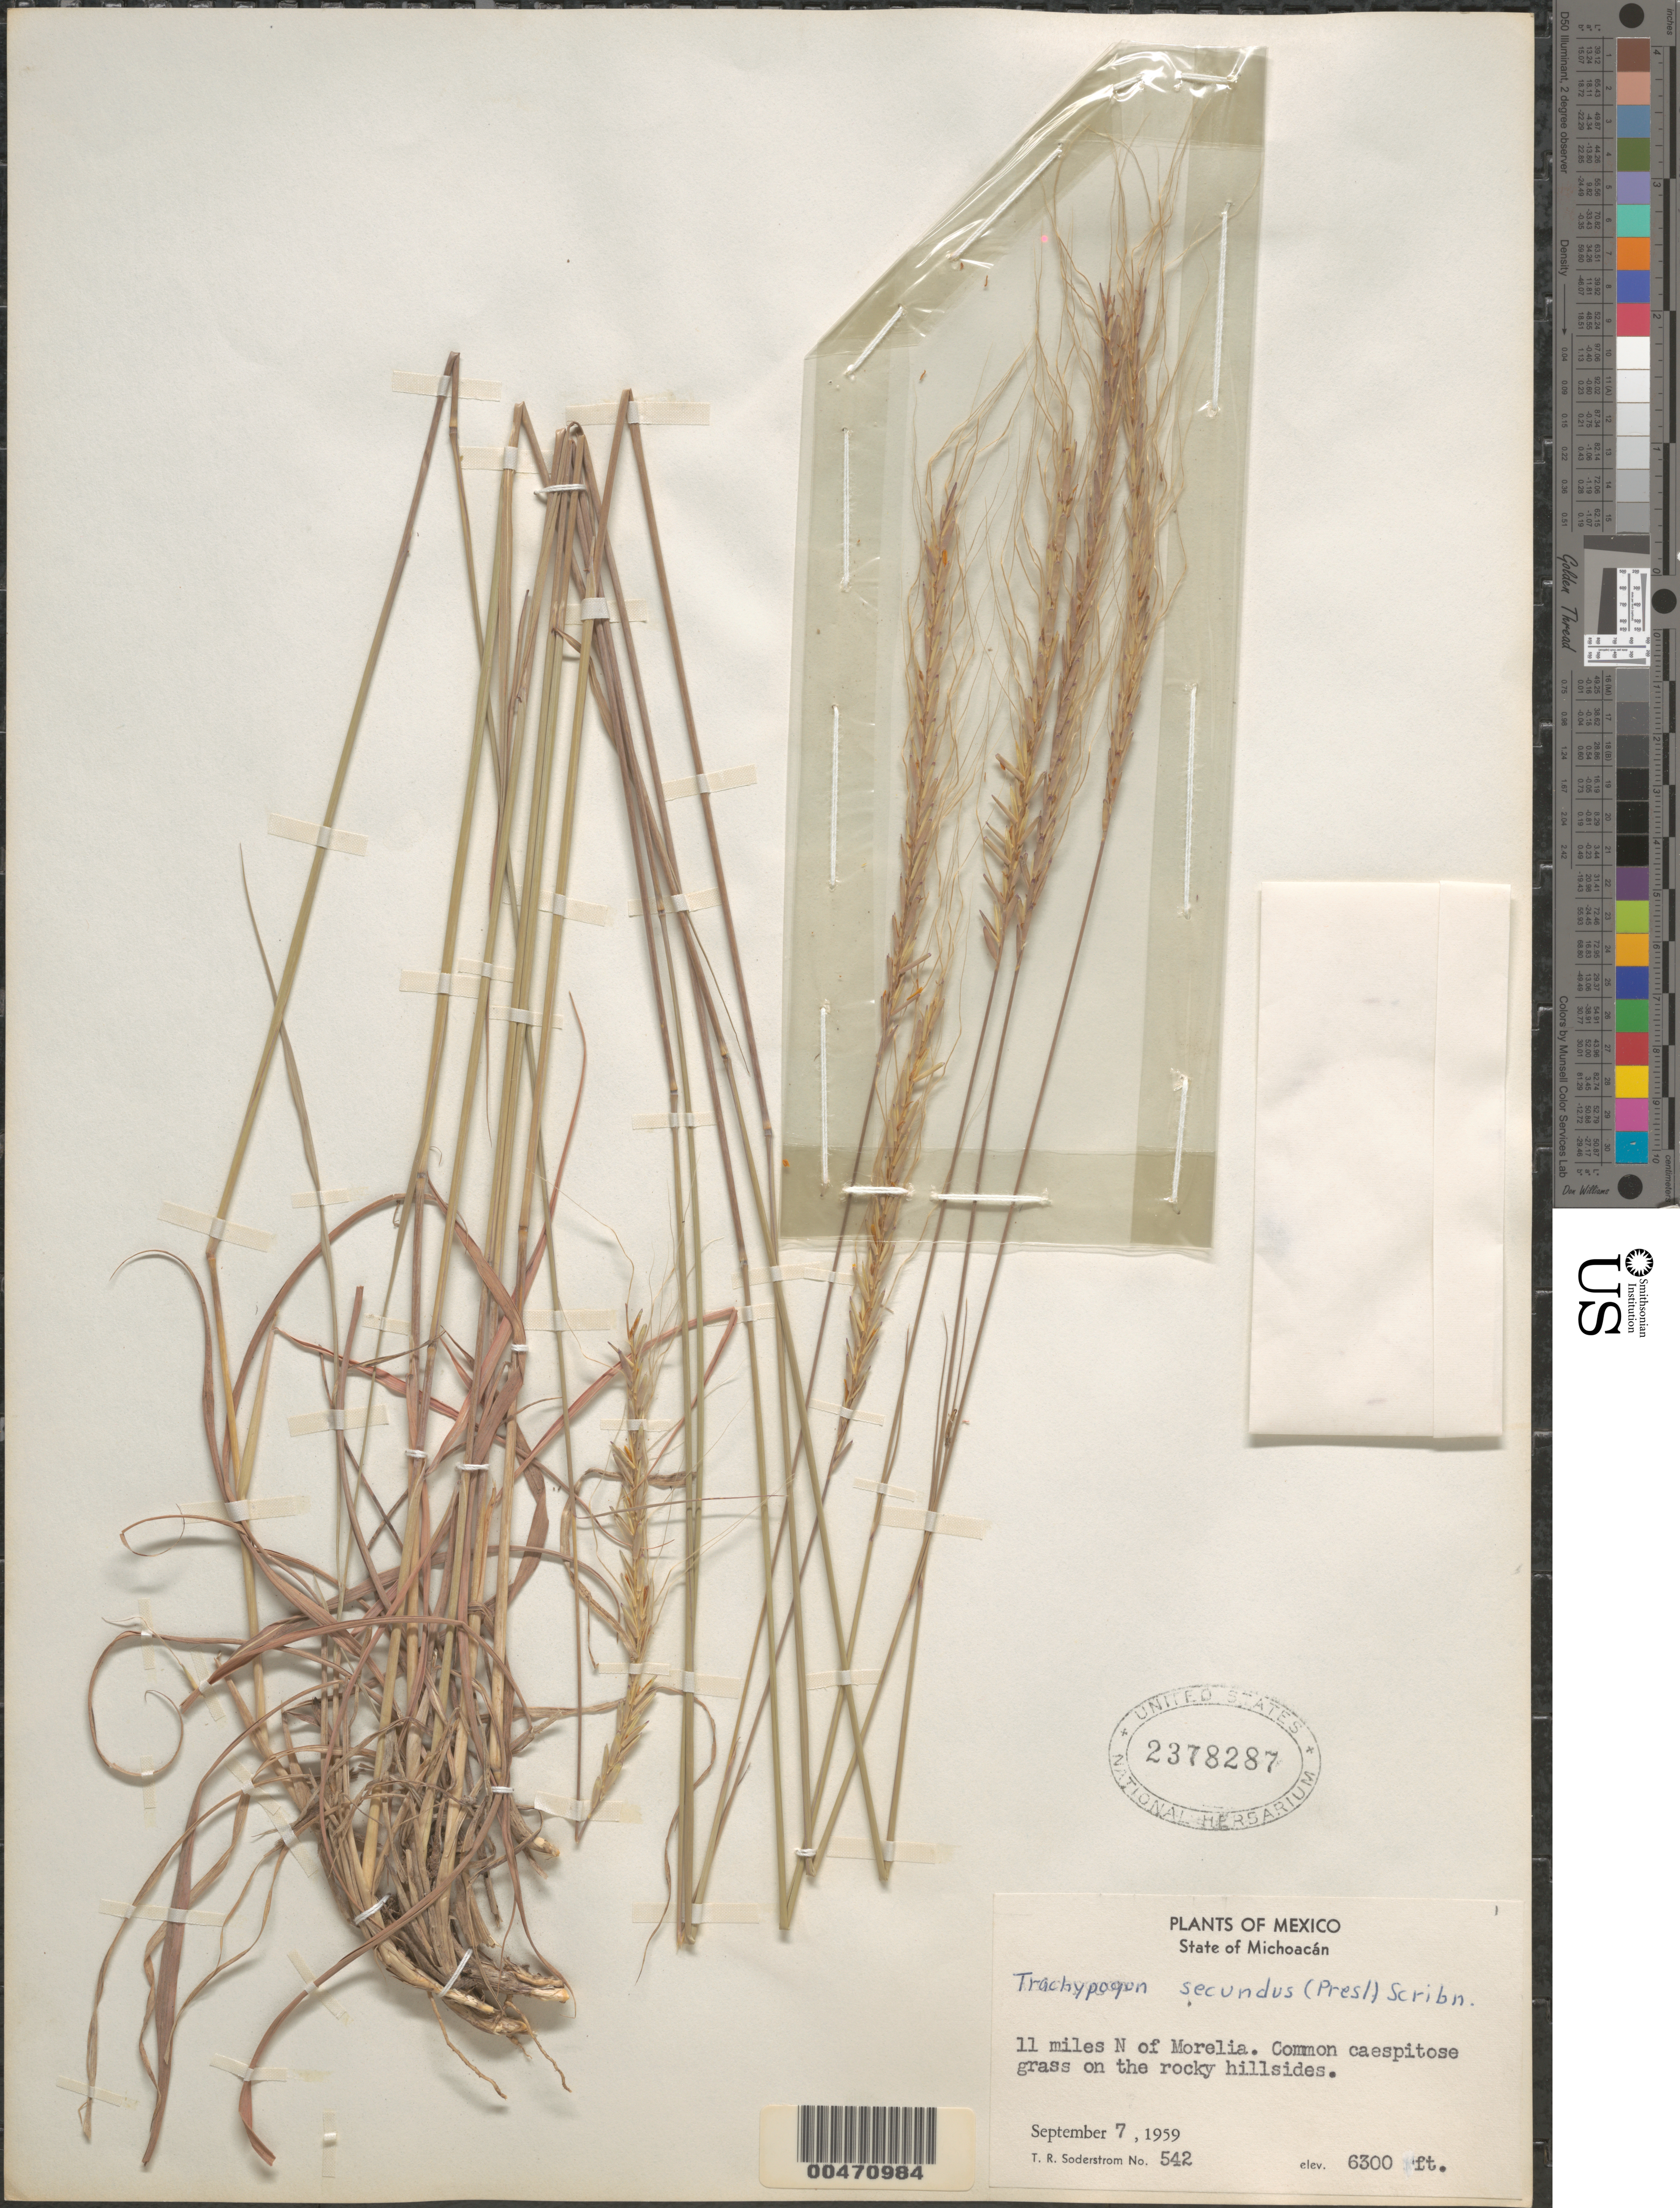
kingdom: Plantae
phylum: Tracheophyta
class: Liliopsida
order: Poales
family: Poaceae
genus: Trachypogon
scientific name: Trachypogon secundus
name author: (J. Presl) Scribn.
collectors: T. R. Soderstrom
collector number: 542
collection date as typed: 7 Sep 1959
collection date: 1959-09-07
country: Mexico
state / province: Michoacán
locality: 11 mi N of Morelia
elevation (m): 1920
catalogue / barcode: US 2378287